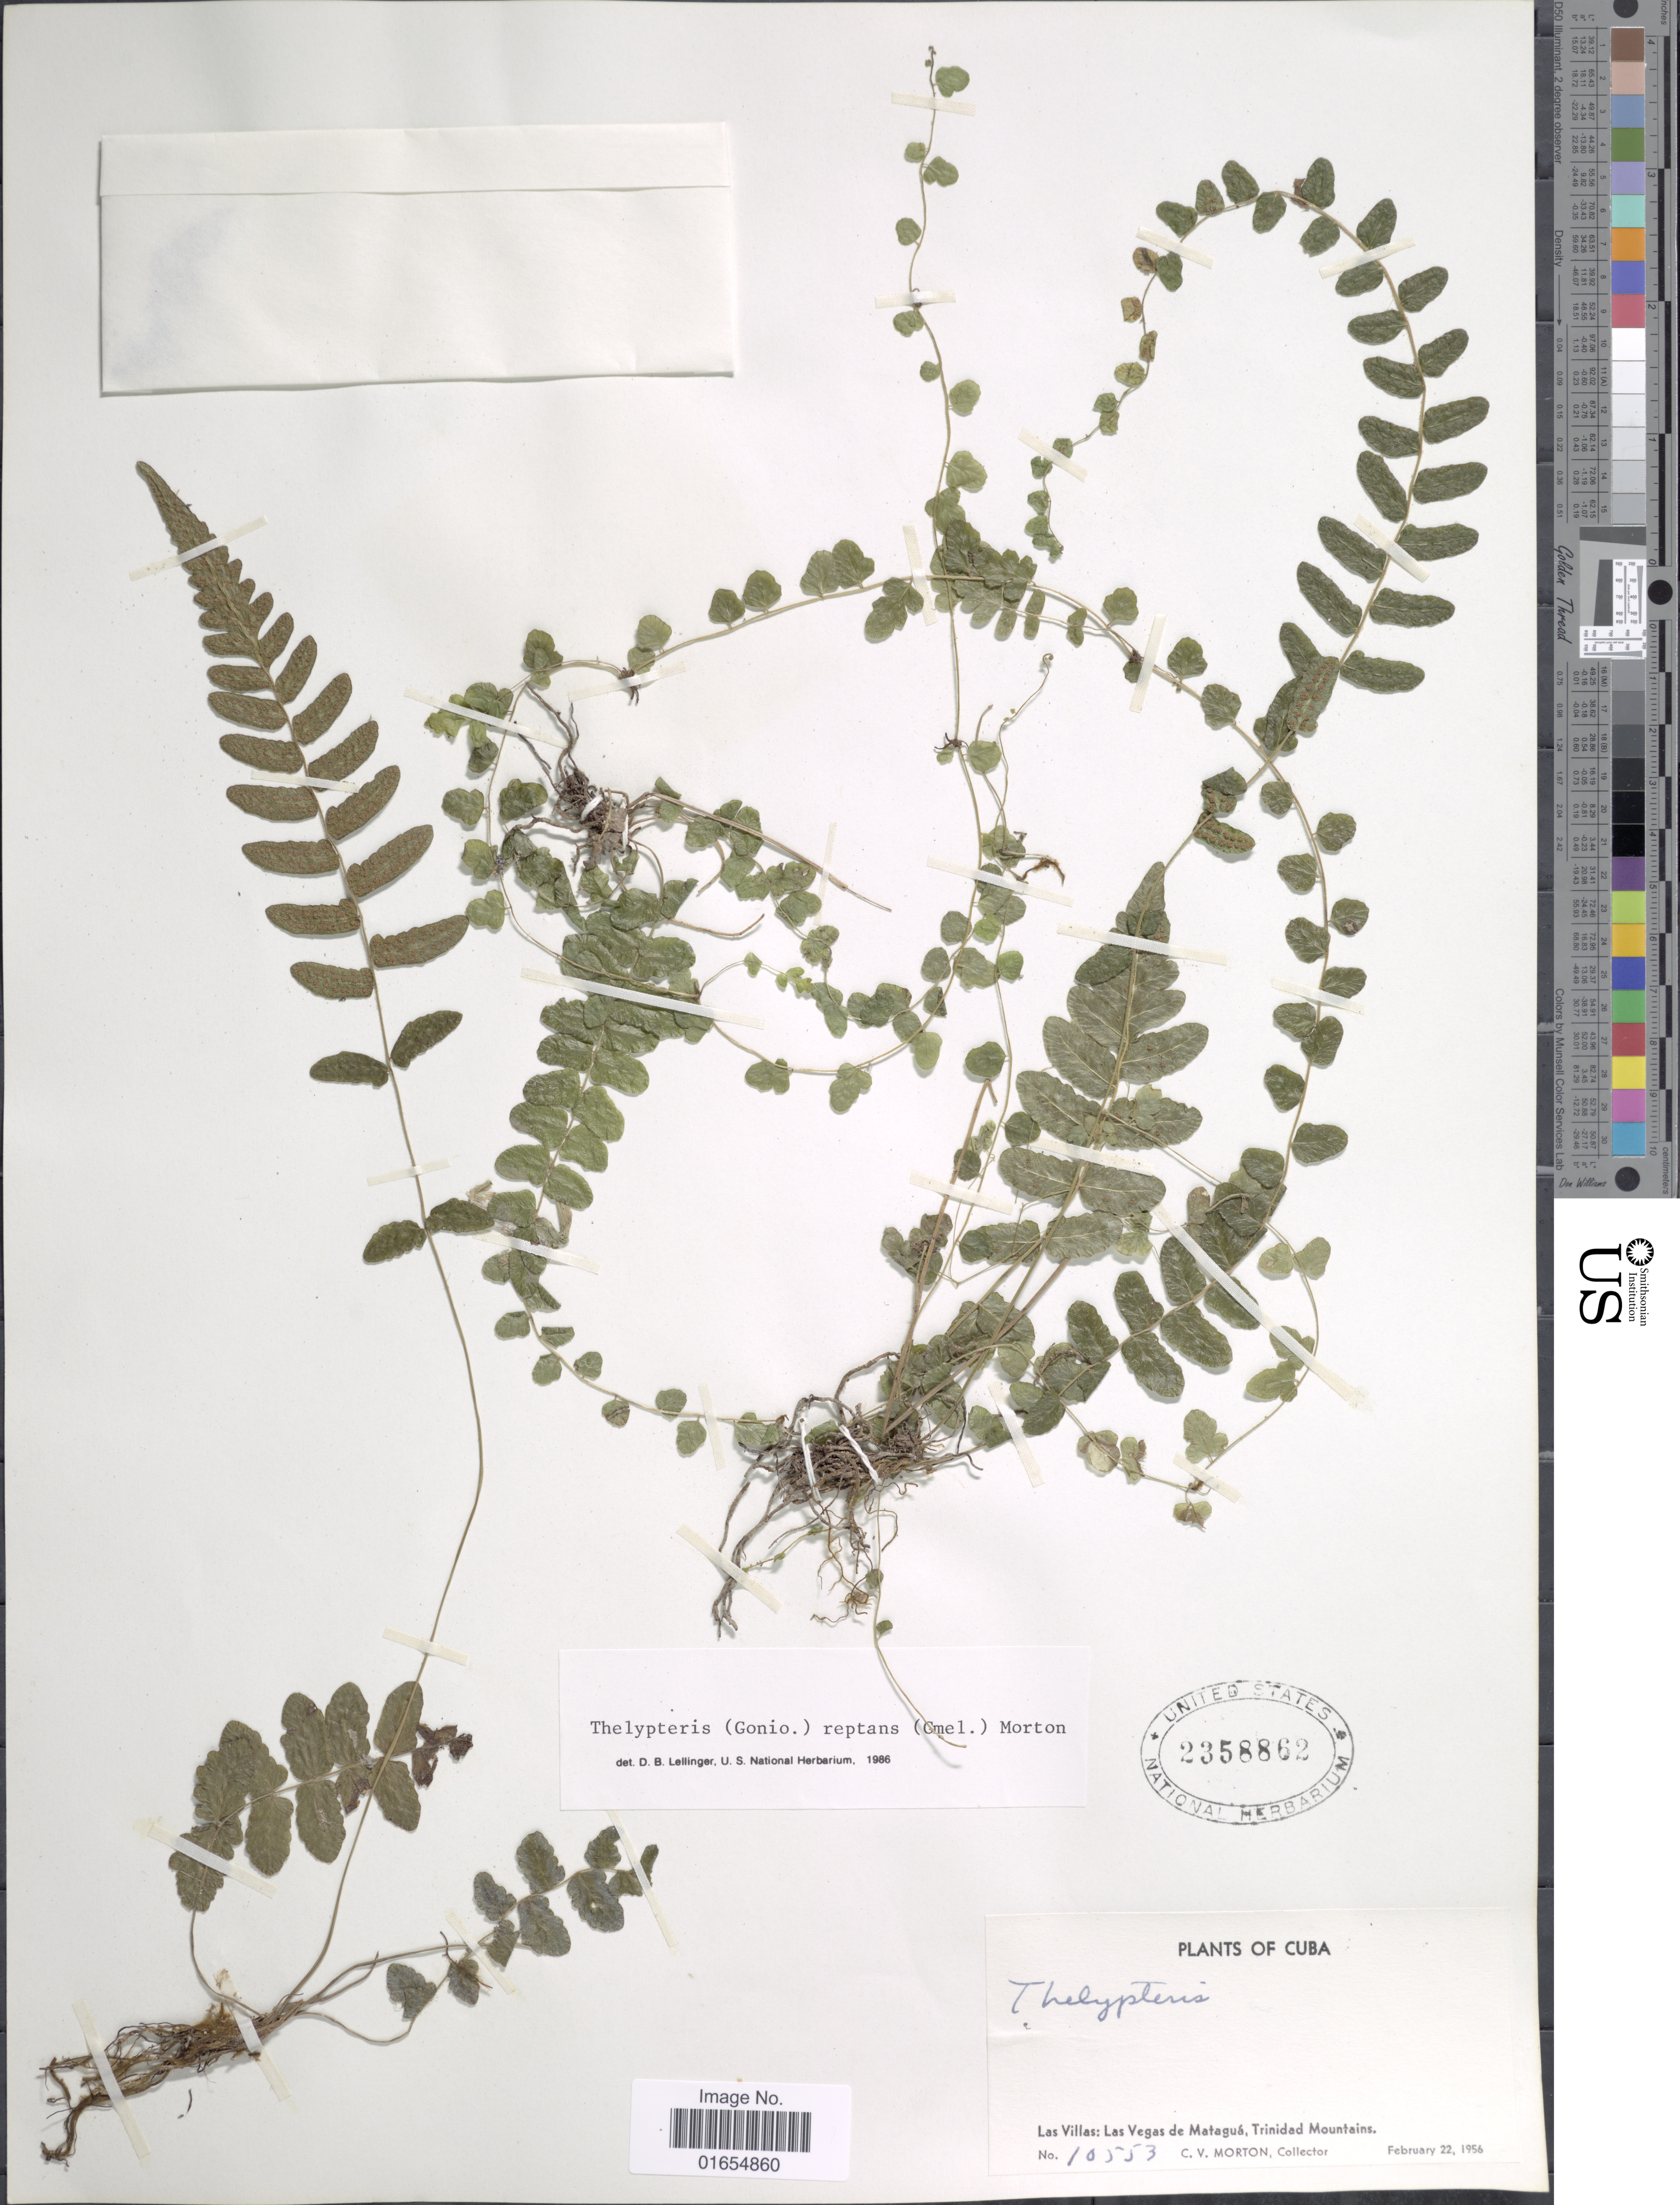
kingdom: Plantae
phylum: Tracheophyta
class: Polypodiopsida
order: Polypodiales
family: Thelypteridaceae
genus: Goniopteris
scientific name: Goniopteris reptans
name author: (J.F. Gmel.) C. Presl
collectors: C. V. Morton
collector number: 10553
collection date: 1956-02-22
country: Cuba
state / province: Las Villas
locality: Las Vegas de Matagua, Trinidad Mountains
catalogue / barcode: US 2358862